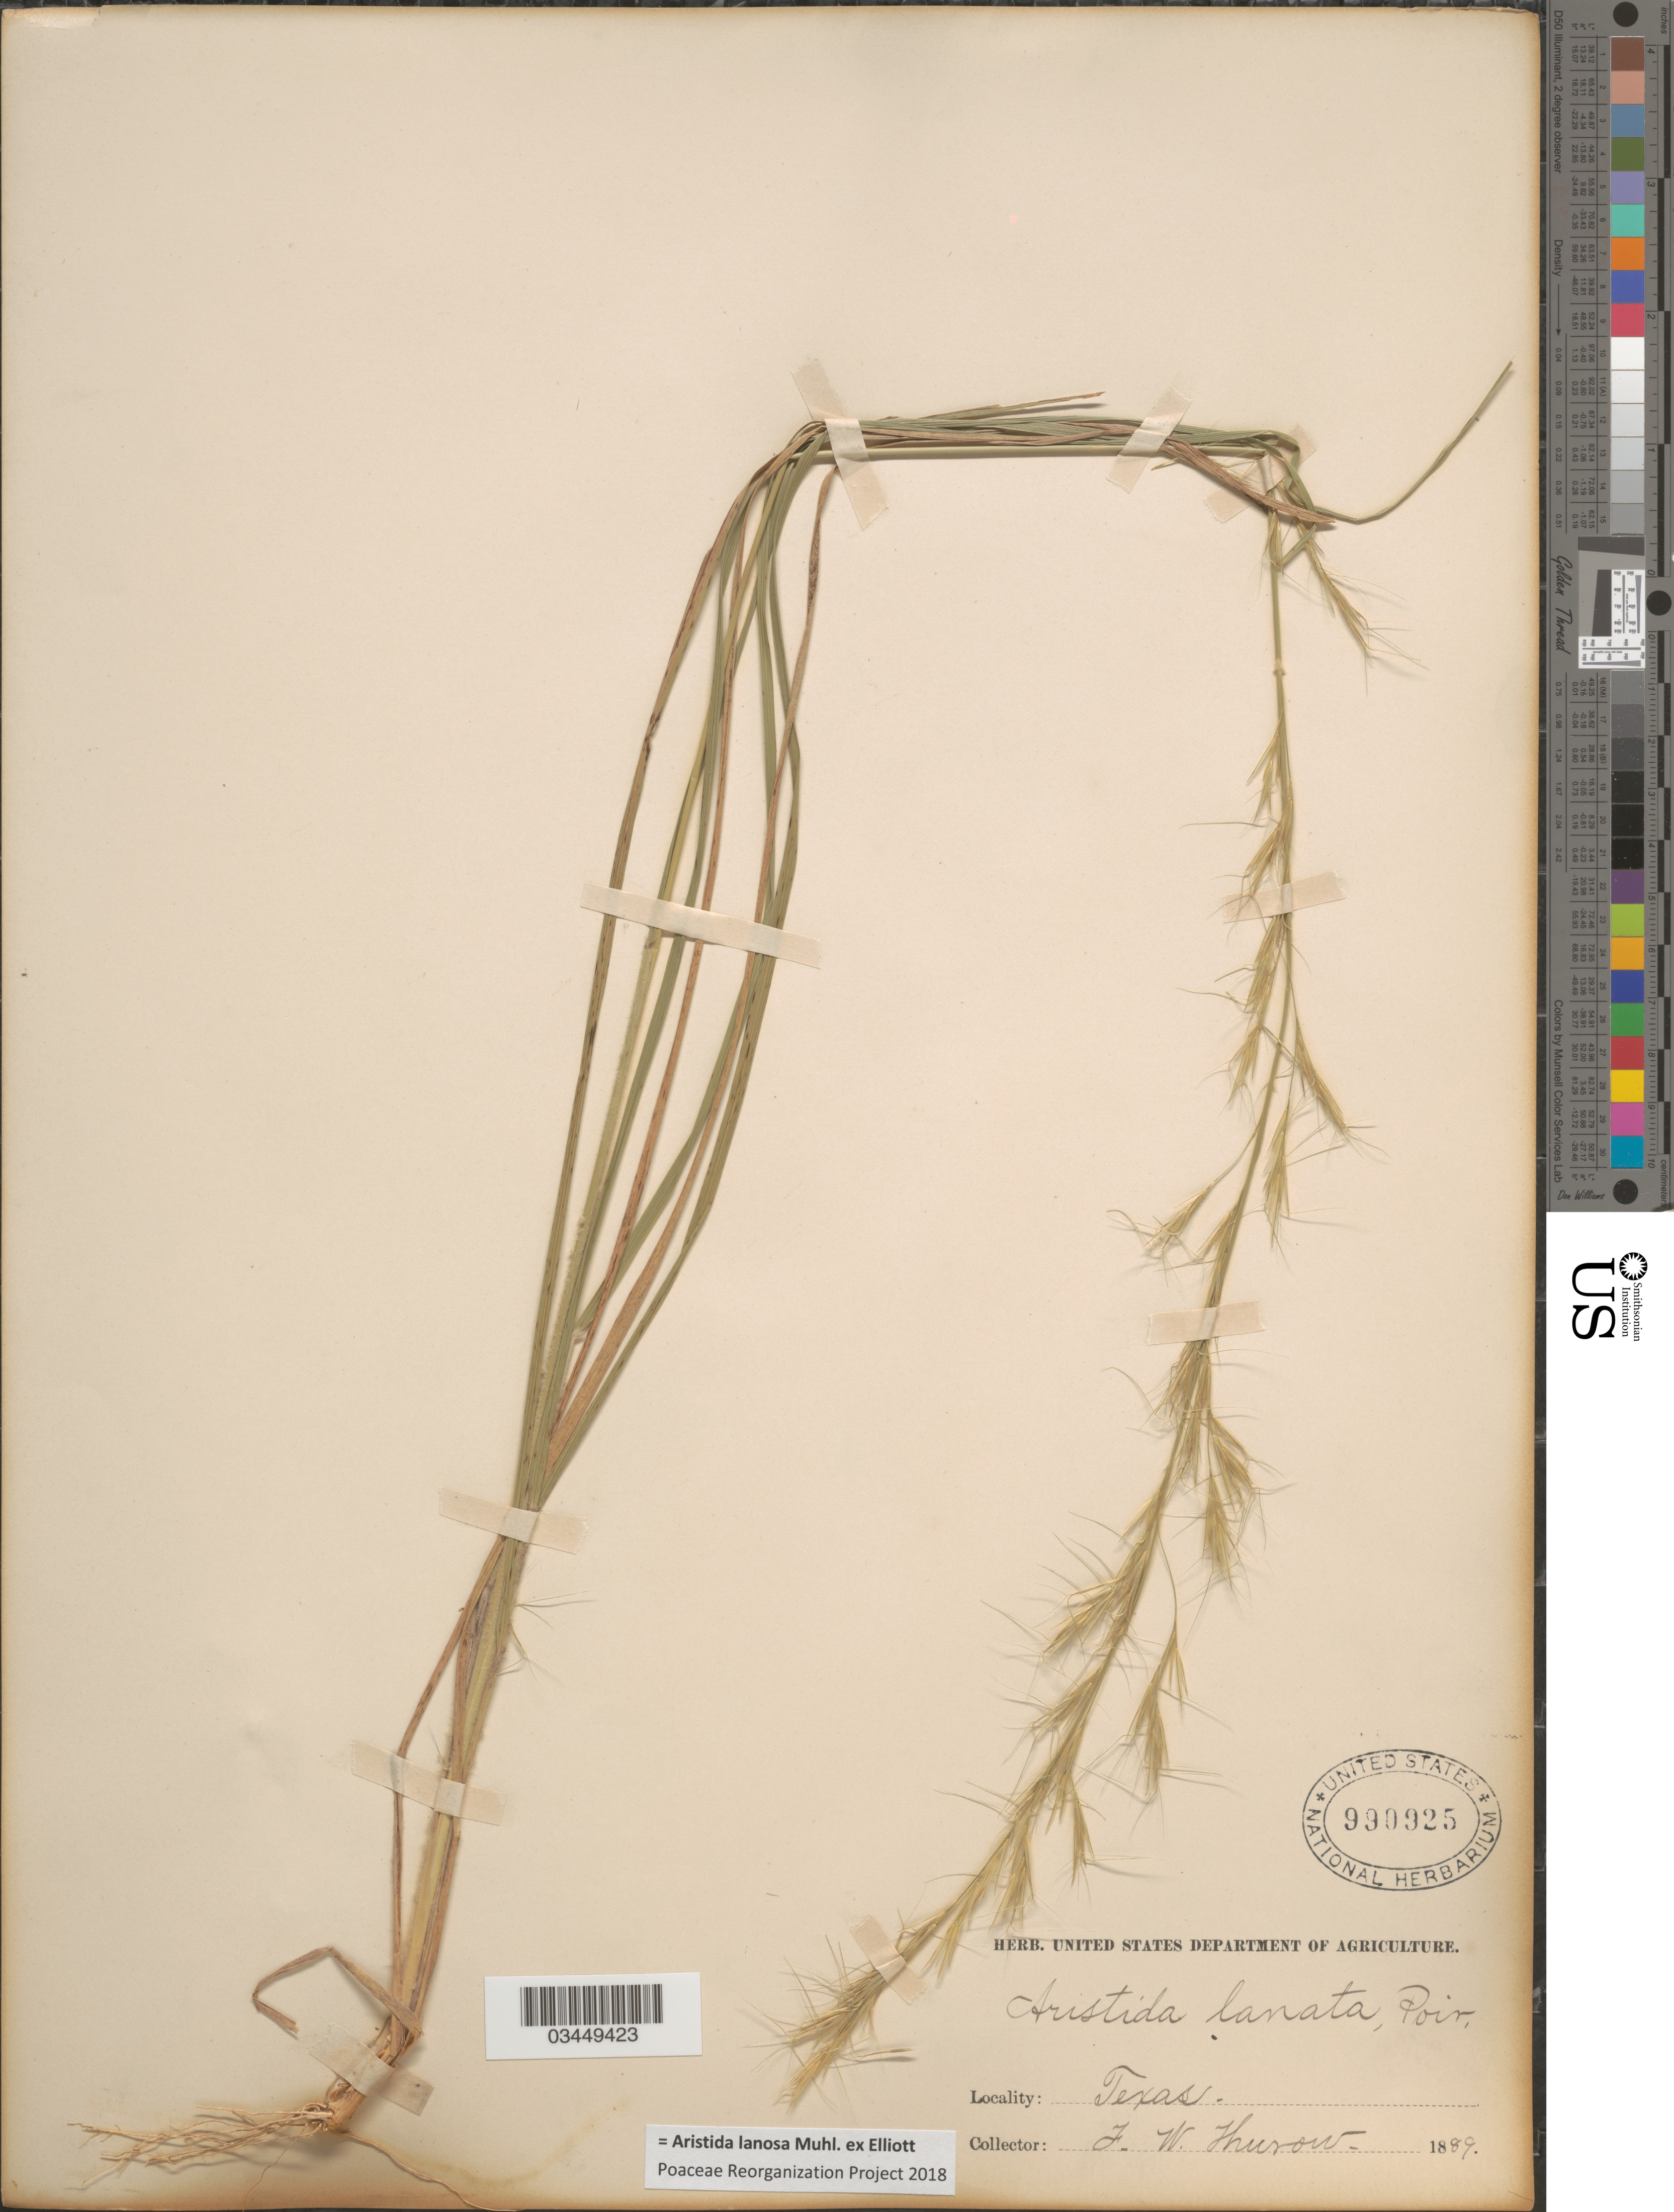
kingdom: Plantae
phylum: Tracheophyta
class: Liliopsida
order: Poales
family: Poaceae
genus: Aristida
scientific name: Aristida lanosa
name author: Muhl.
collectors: F. W. Thurow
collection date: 1889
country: United States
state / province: Texas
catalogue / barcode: US 990925